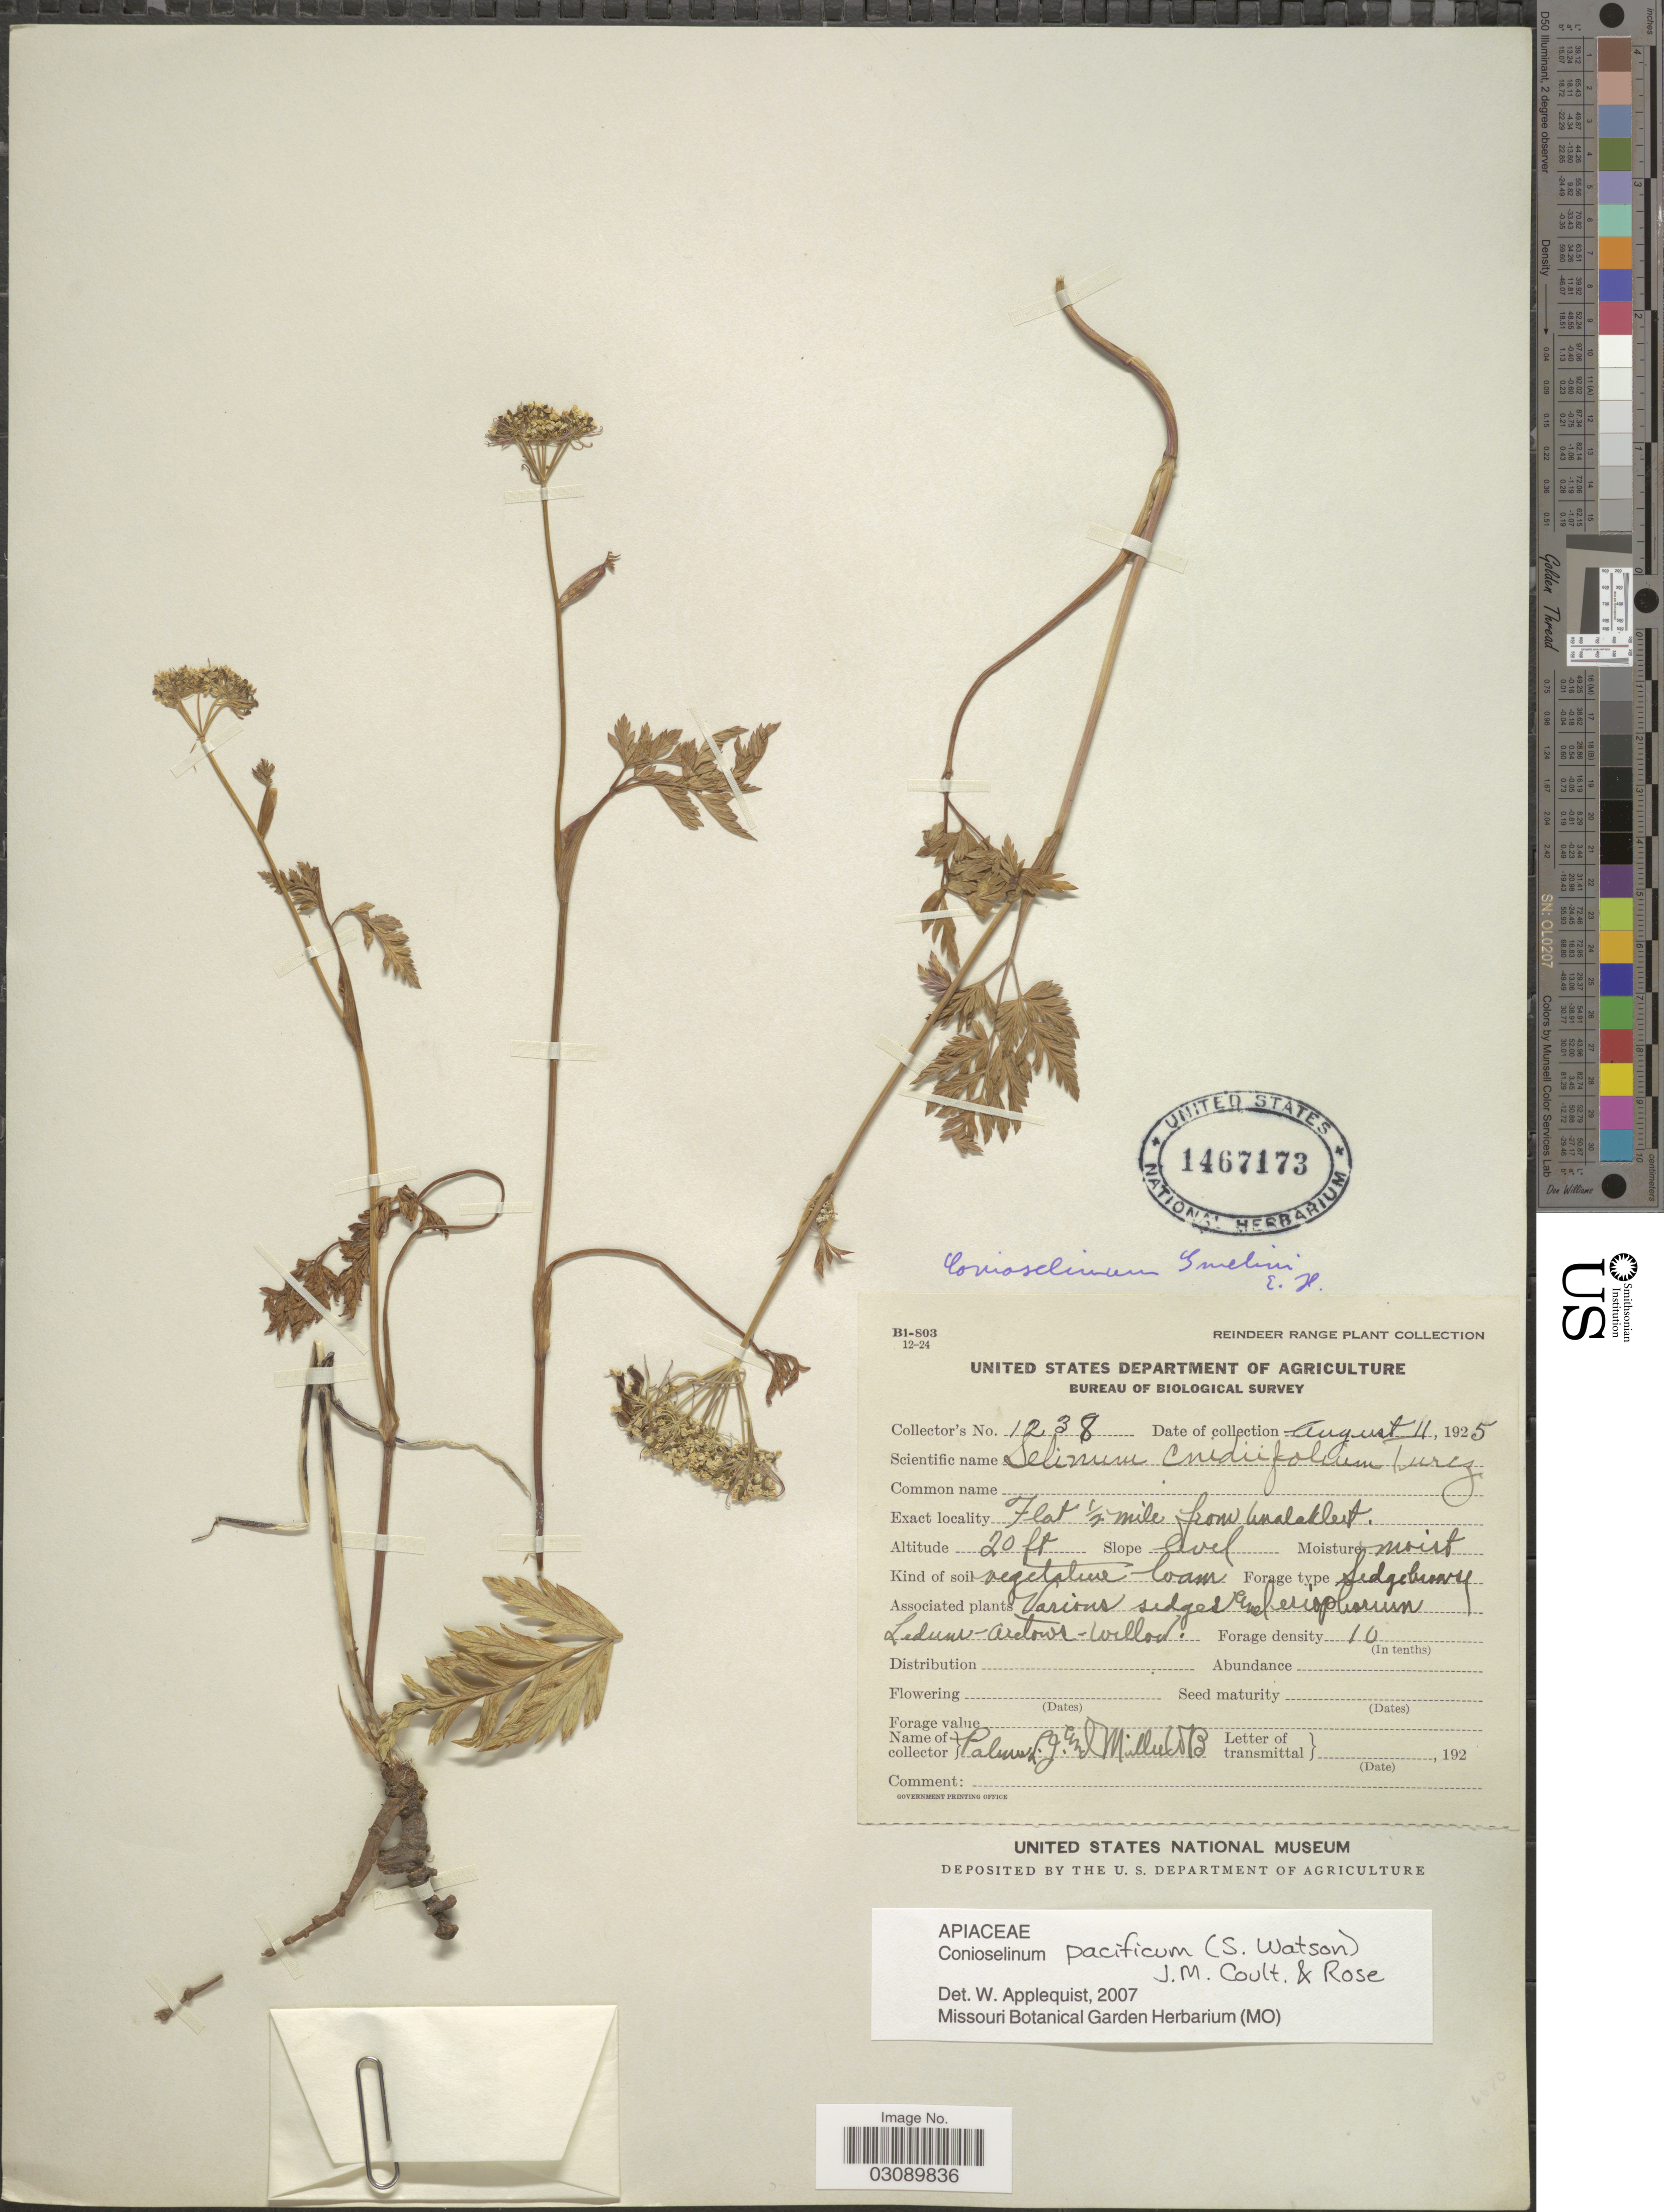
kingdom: Plantae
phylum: Tracheophyta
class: Magnoliopsida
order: Apiales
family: Apiaceae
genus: Conioselinum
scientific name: Conioselinum pacificum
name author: (S. Watson) J.M. Coult. & Rose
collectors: L. J. Palmer & W. Miller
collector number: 1238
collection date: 1925-08-11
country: United States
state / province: Alaska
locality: Flat ½ mile from Unalakleet.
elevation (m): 6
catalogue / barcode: US 1467173